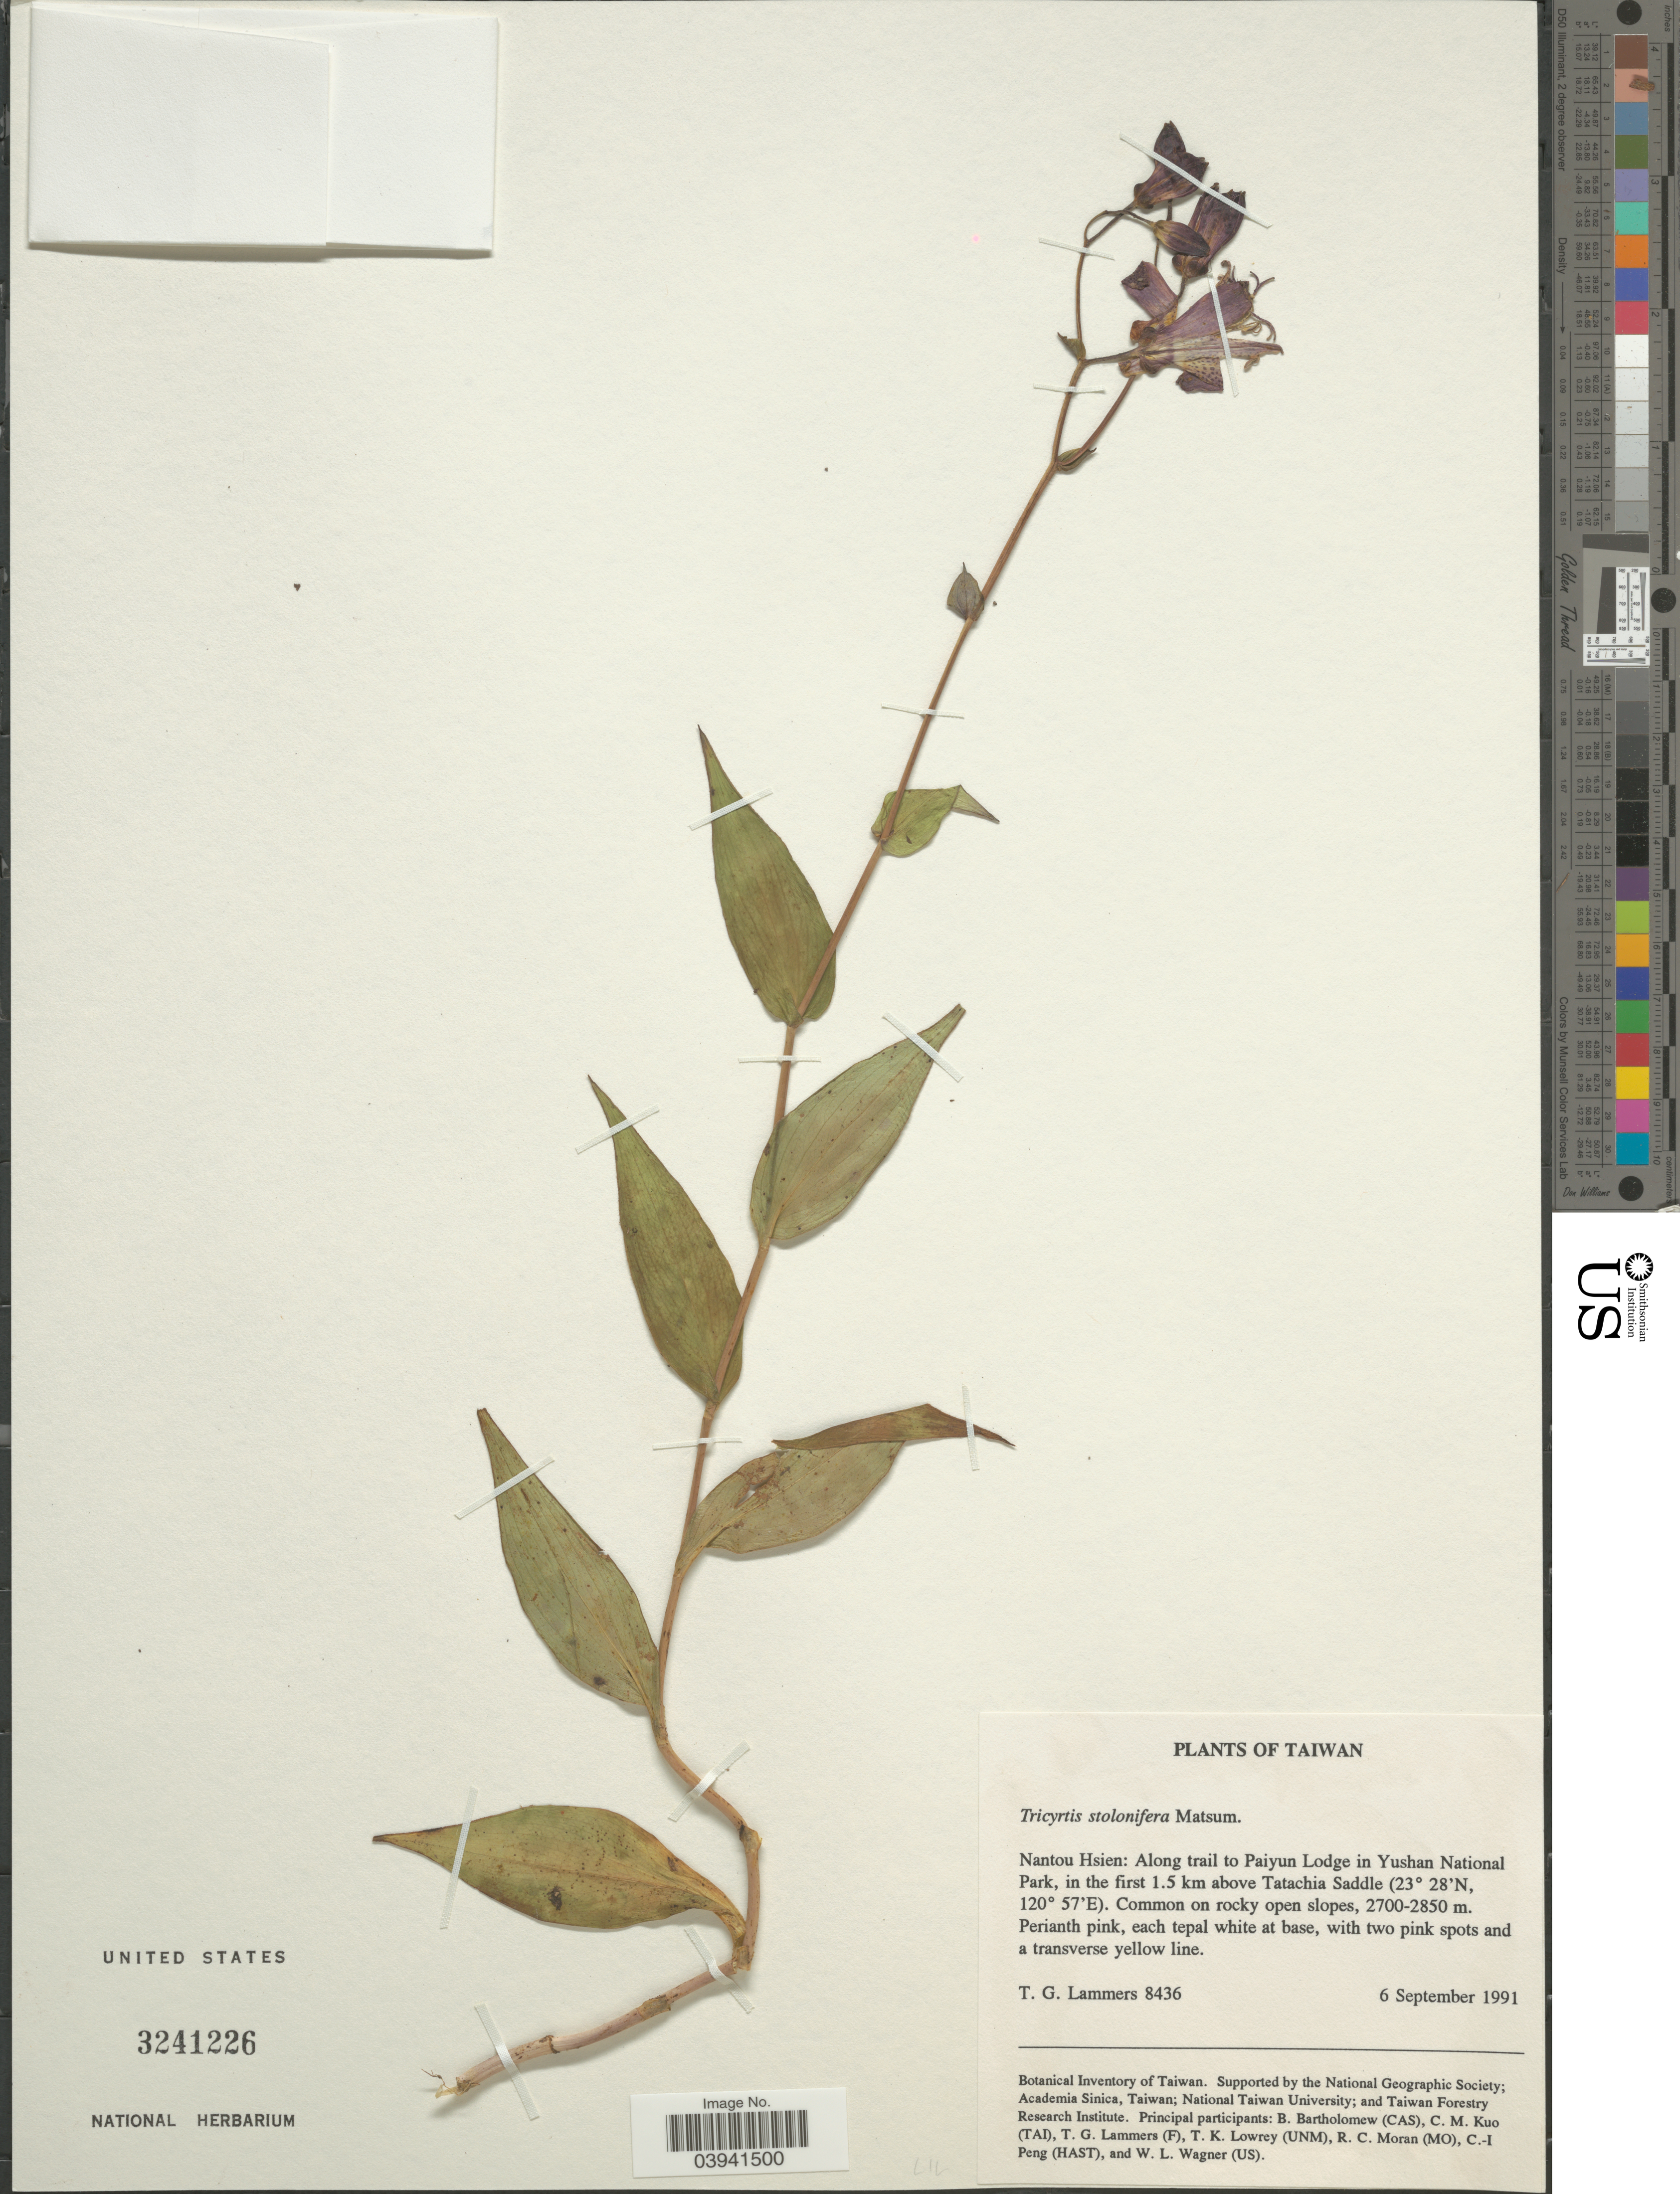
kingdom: Plantae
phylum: Tracheophyta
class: Liliopsida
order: Liliales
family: Liliaceae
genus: Tricyrtis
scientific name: Tricyrtis stolonifera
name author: Matsum.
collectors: T. Lammers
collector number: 8436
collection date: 1991-09-06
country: Taiwan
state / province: Nantou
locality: Nantou Hsien: Along trail to Paiyun Lodge in Yushan National Park, in the first 1.5 km above Tatachia Saddle.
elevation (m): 2700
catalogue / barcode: US 3241226